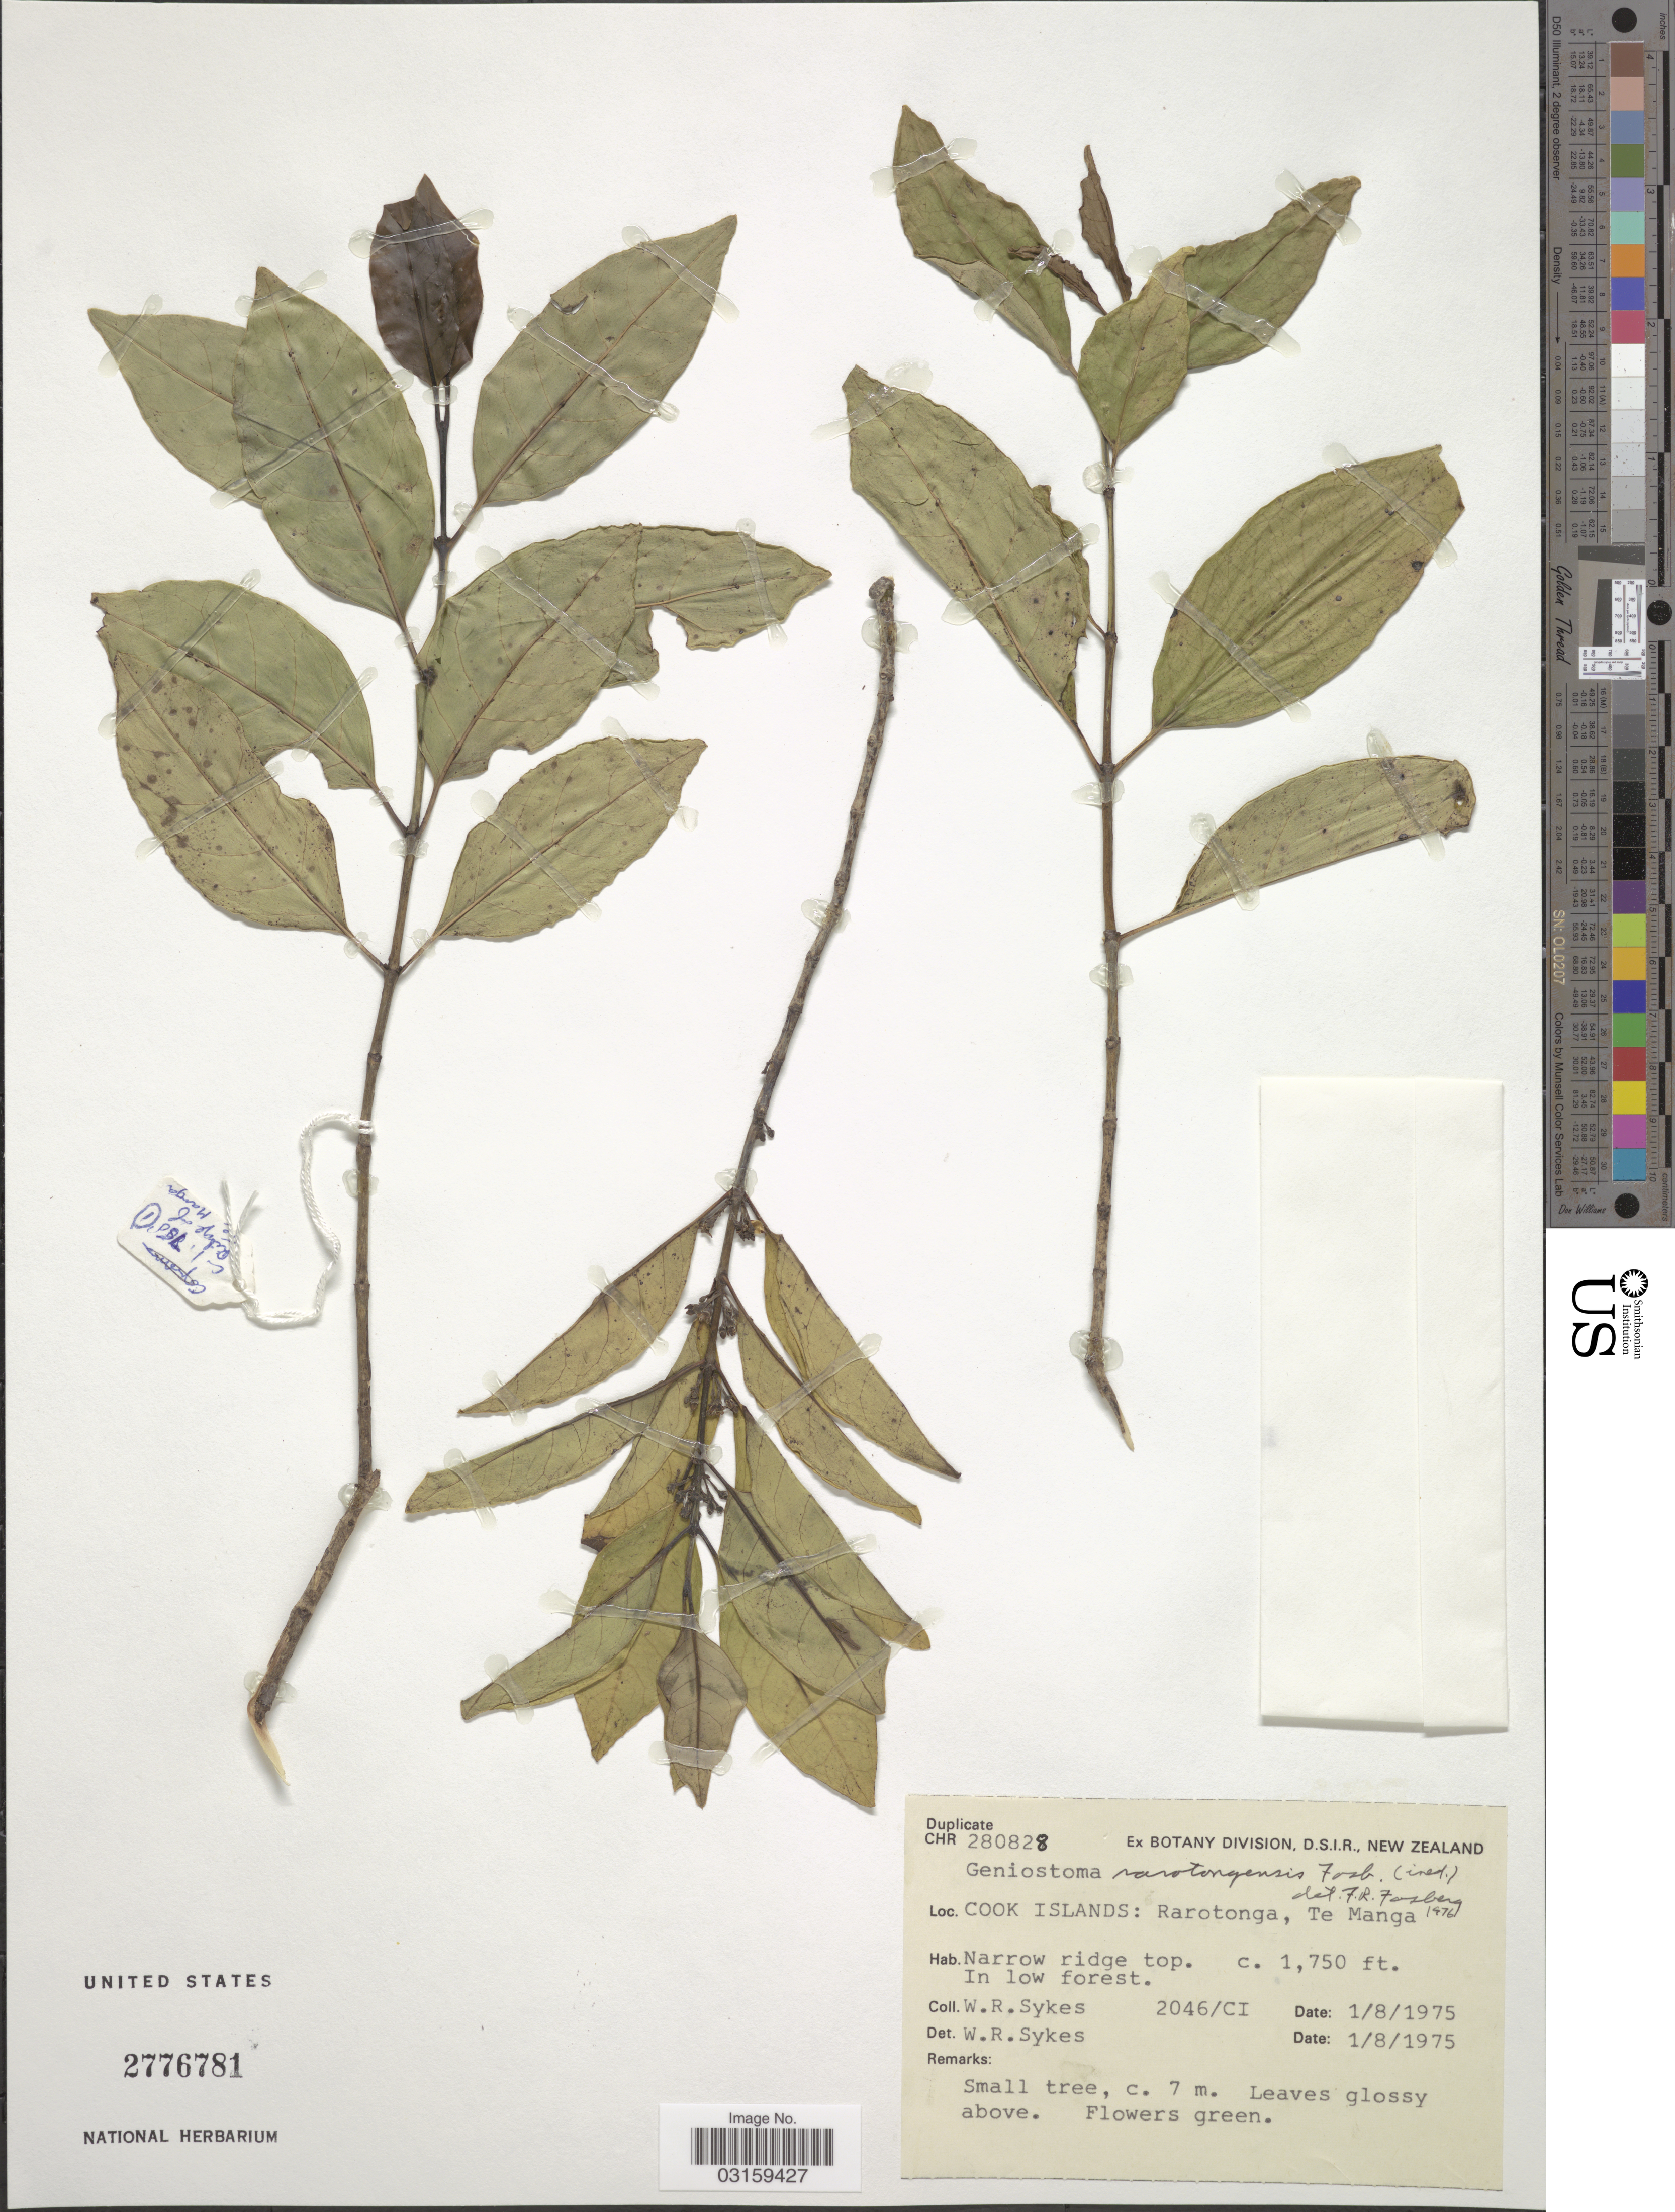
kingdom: Plantae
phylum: Tracheophyta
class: Magnoliopsida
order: Gentianales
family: Loganiaceae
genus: Geniostoma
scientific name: Geniostoma rarotongensis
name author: Fosberg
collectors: W. R. Sykes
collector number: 2046/CI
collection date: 1975-08-01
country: Cook Islands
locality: Cook Islands: Rarotonga, Te Manga.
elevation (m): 533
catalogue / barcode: US 2776781